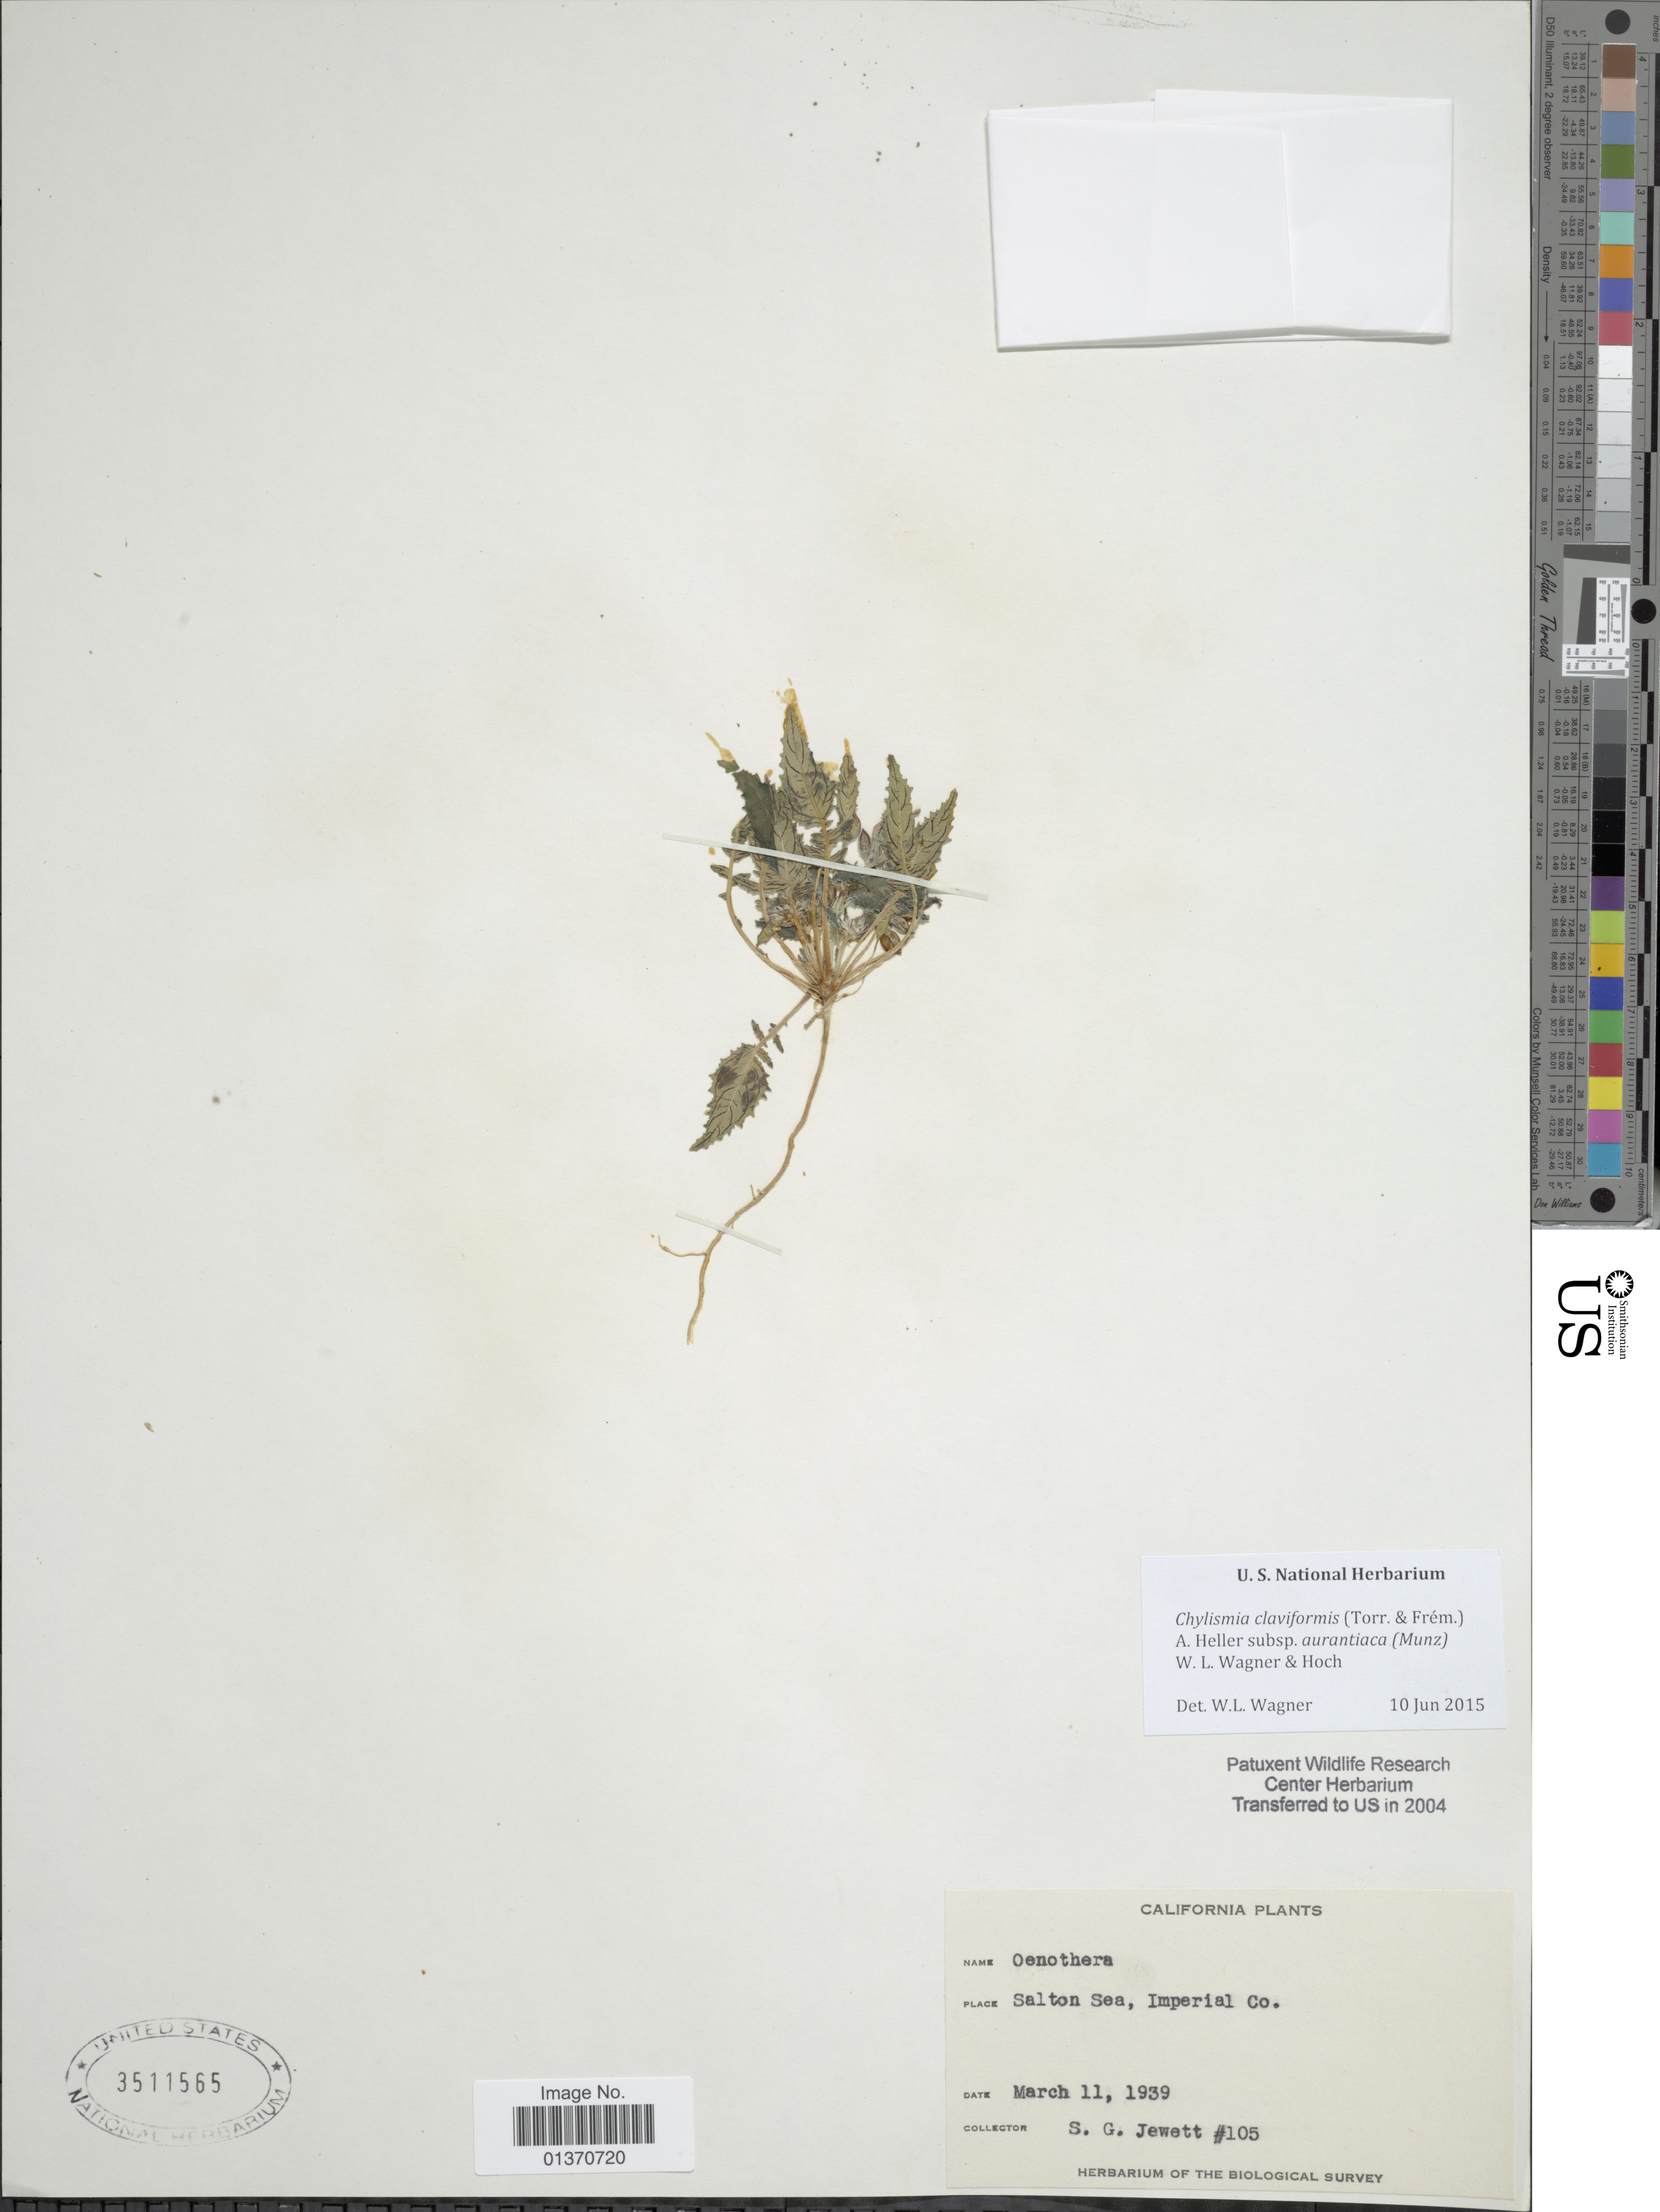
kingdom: Plantae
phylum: Tracheophyta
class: Magnoliopsida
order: Myrtales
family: Onagraceae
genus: Chylismia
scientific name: Chylismia claviformis subsp. aurantiaca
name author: (Munz) W.L. Wagner & Hoch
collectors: S. Jewett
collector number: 105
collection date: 1939-03-11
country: United States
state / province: California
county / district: Imperial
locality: Salton Sea, Imperial Co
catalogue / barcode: US 3511565